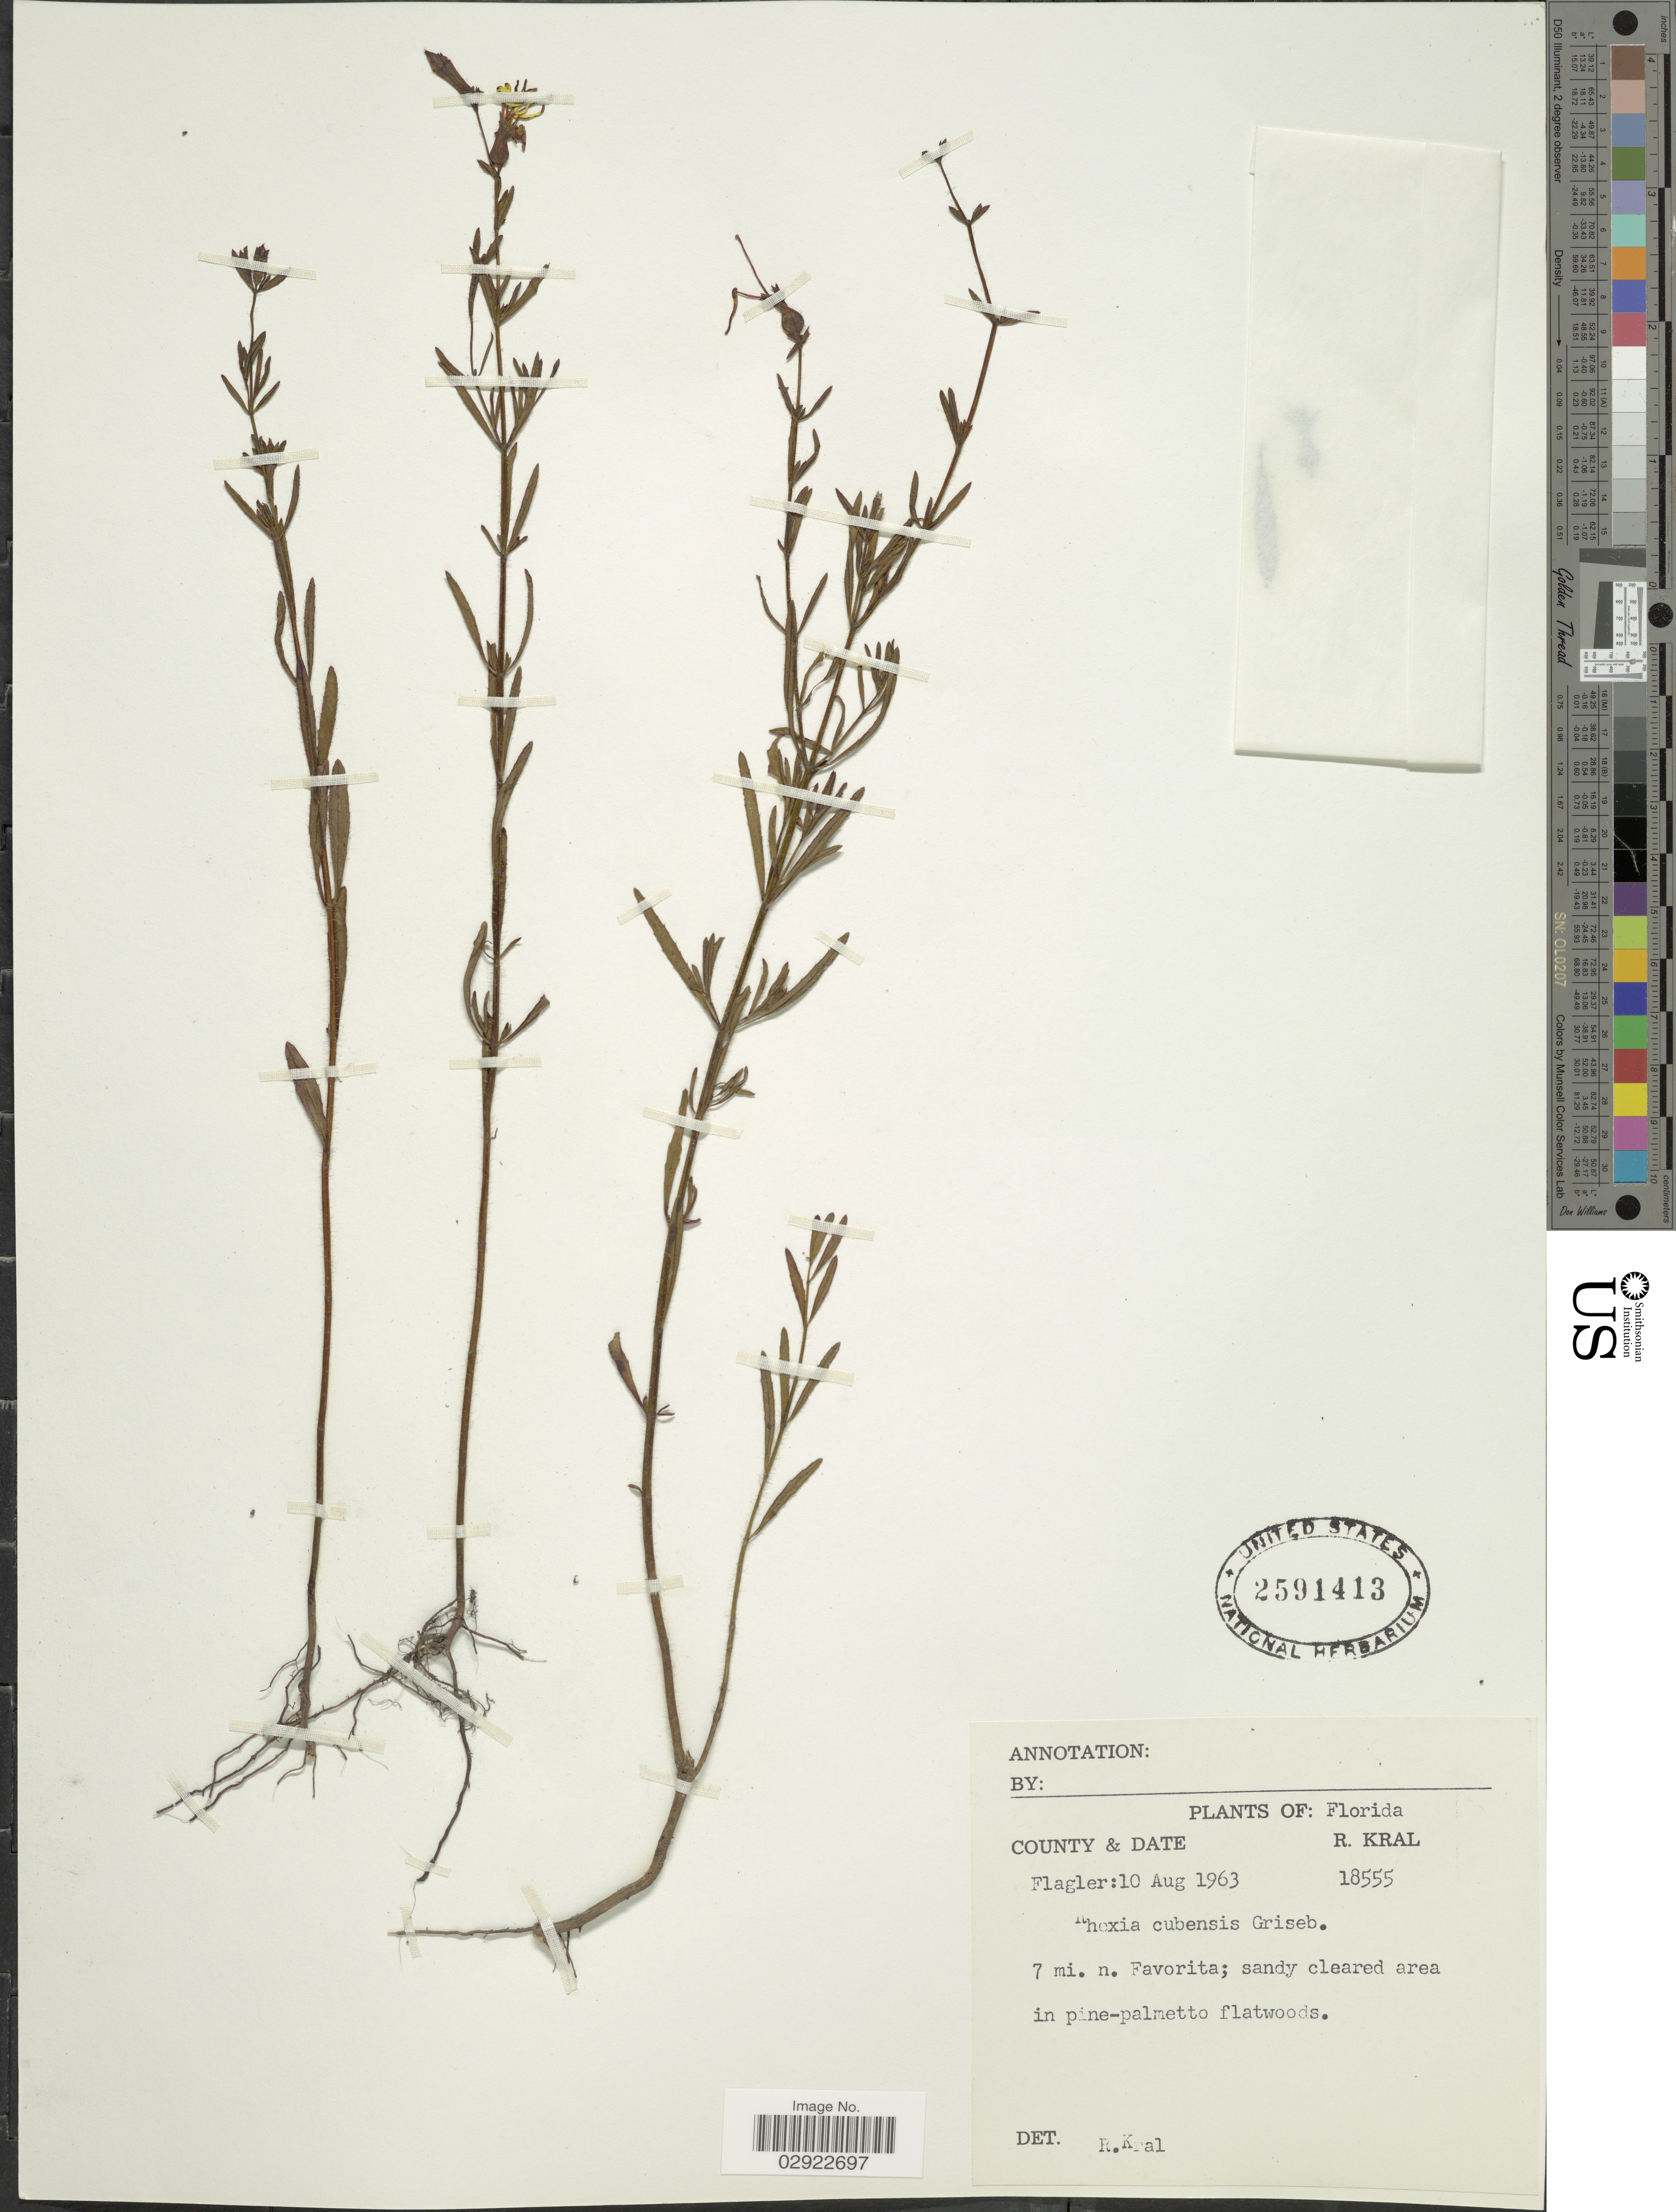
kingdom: Plantae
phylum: Tracheophyta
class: Magnoliopsida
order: Myrtales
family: Melastomataceae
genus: Rhexia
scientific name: Rhexia cubensis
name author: Griseb.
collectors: R. Kral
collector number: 18555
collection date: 1963-08-10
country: United States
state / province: Florida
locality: Flagler County. 7 mi. n. Favorita.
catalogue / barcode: US 2591413